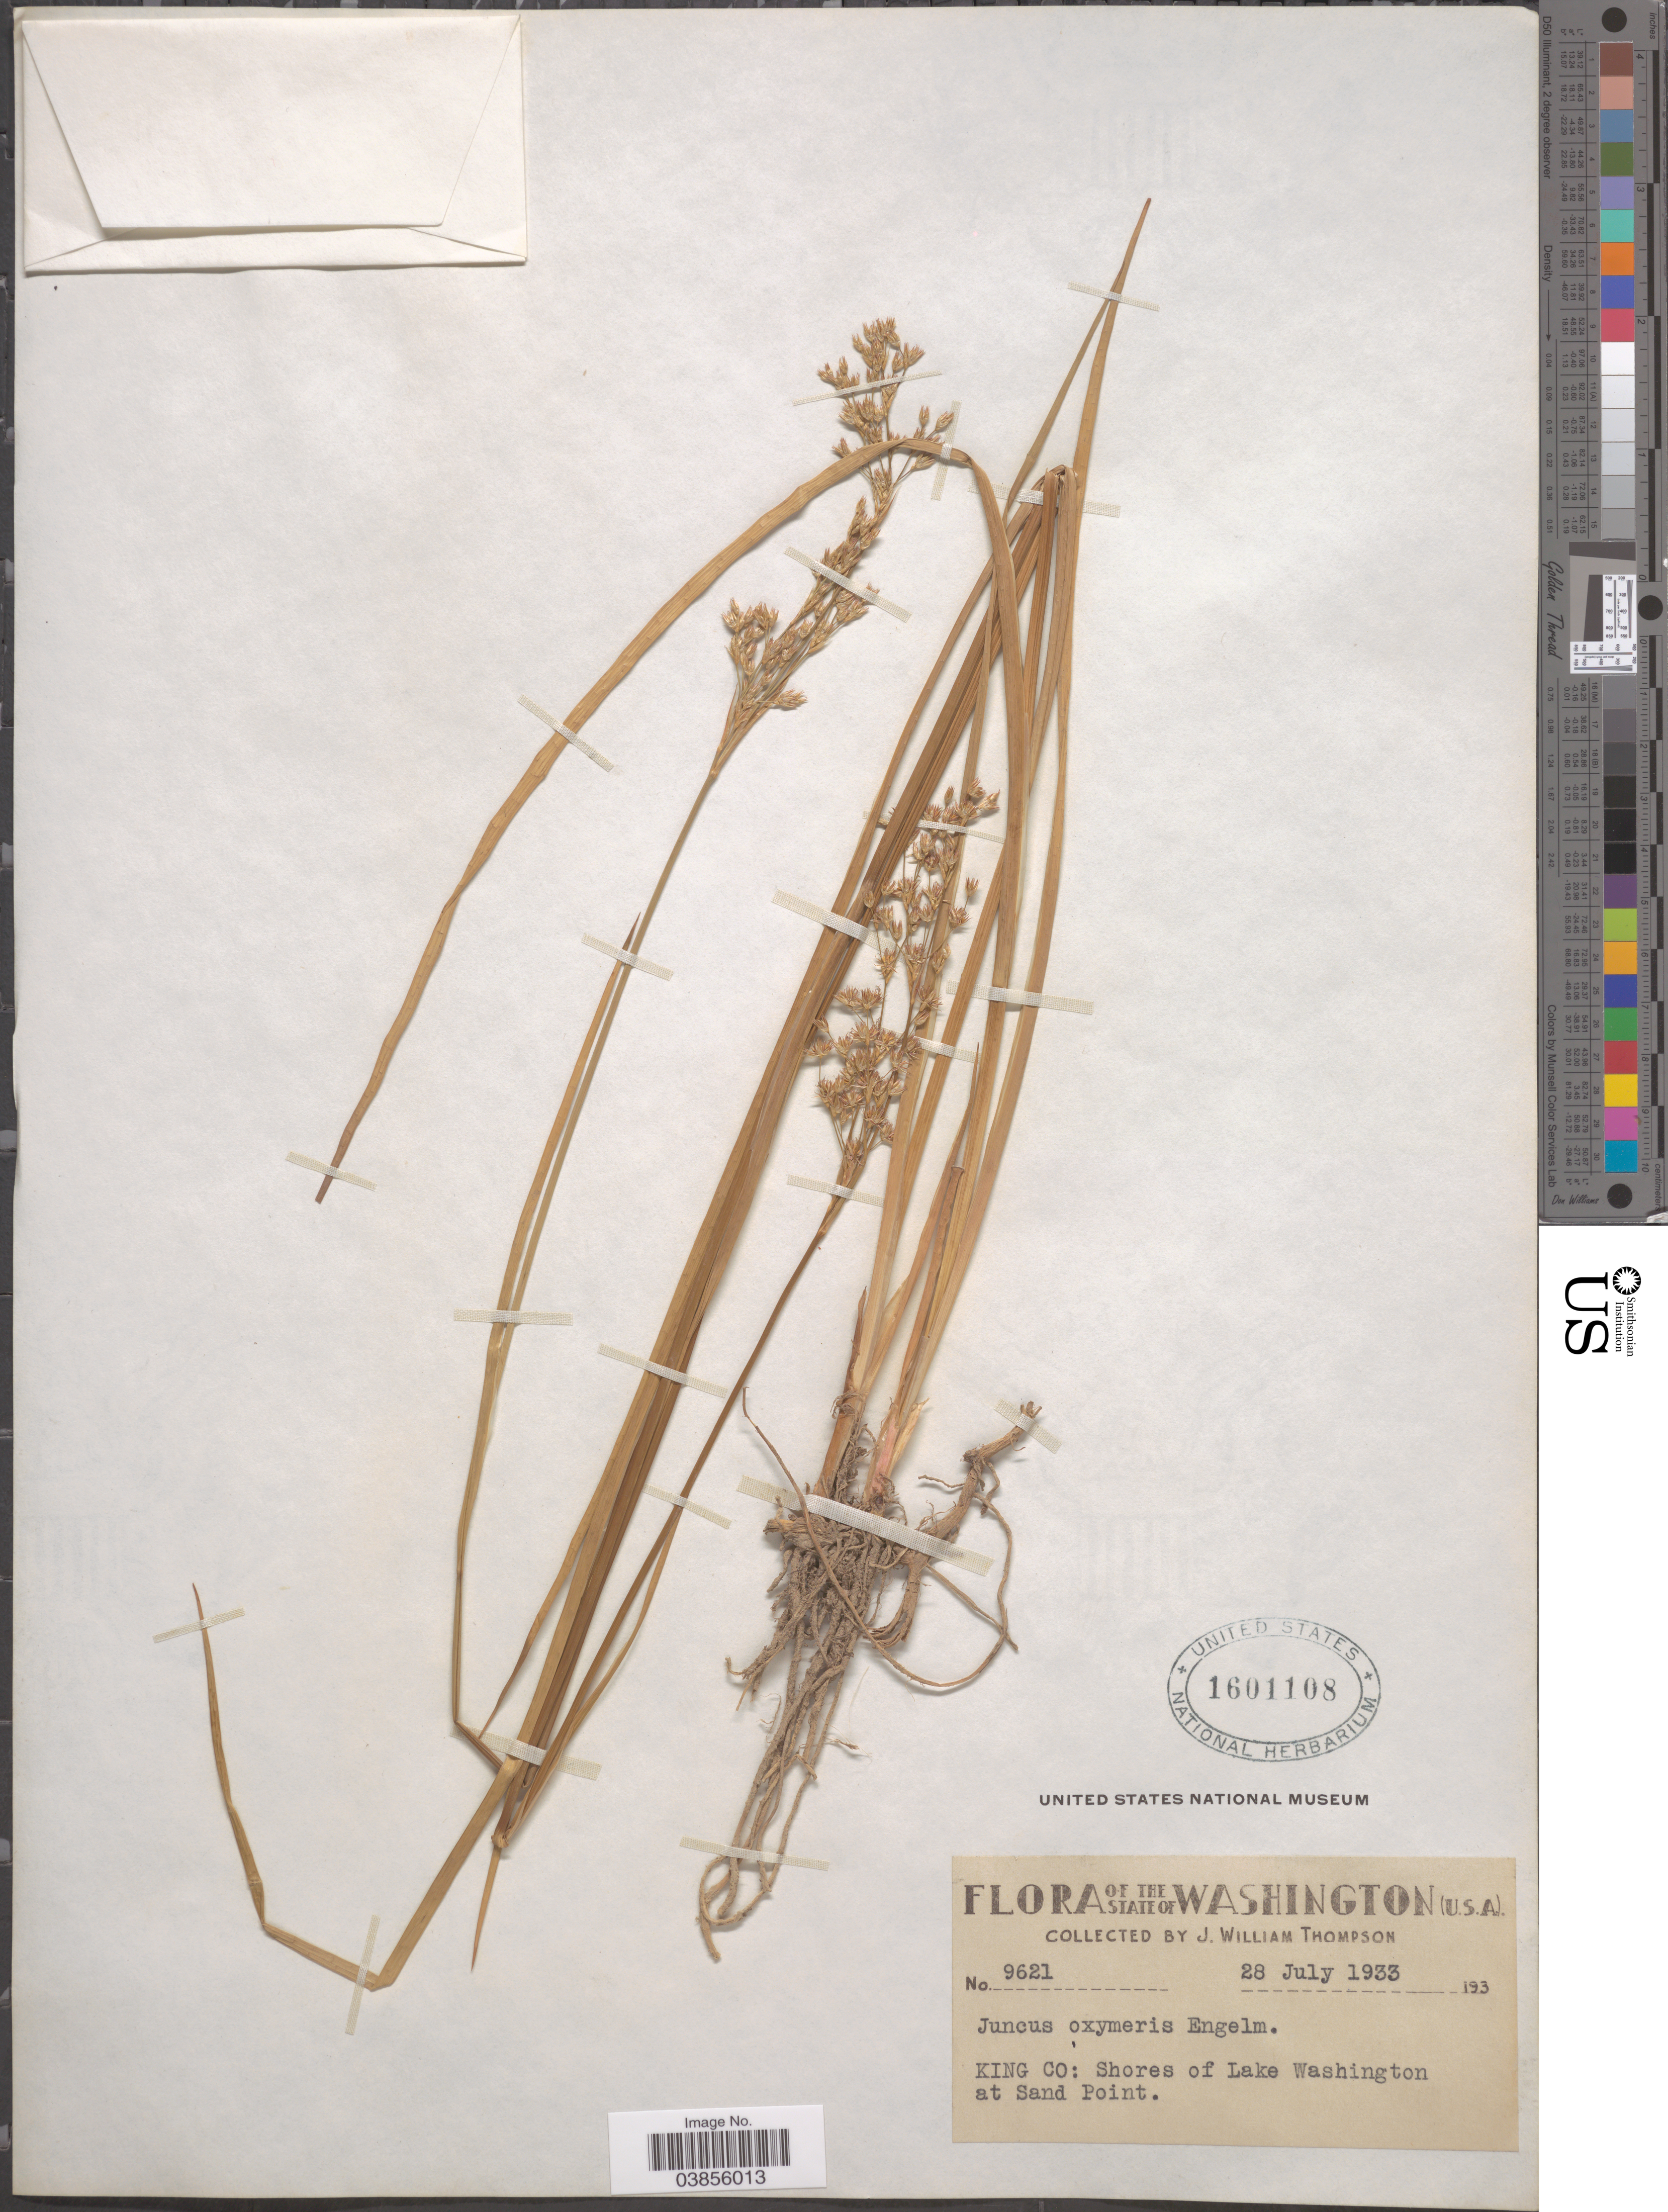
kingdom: Plantae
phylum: Tracheophyta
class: Liliopsida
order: Poales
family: Juncaceae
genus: Juncus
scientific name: Juncus oxymeris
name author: Engelm.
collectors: J. W. Thompson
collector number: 9621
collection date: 1933-07-28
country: United States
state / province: Washington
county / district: King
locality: King Co: Shores of Lake Washington at Sand Point.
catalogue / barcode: US 1601108